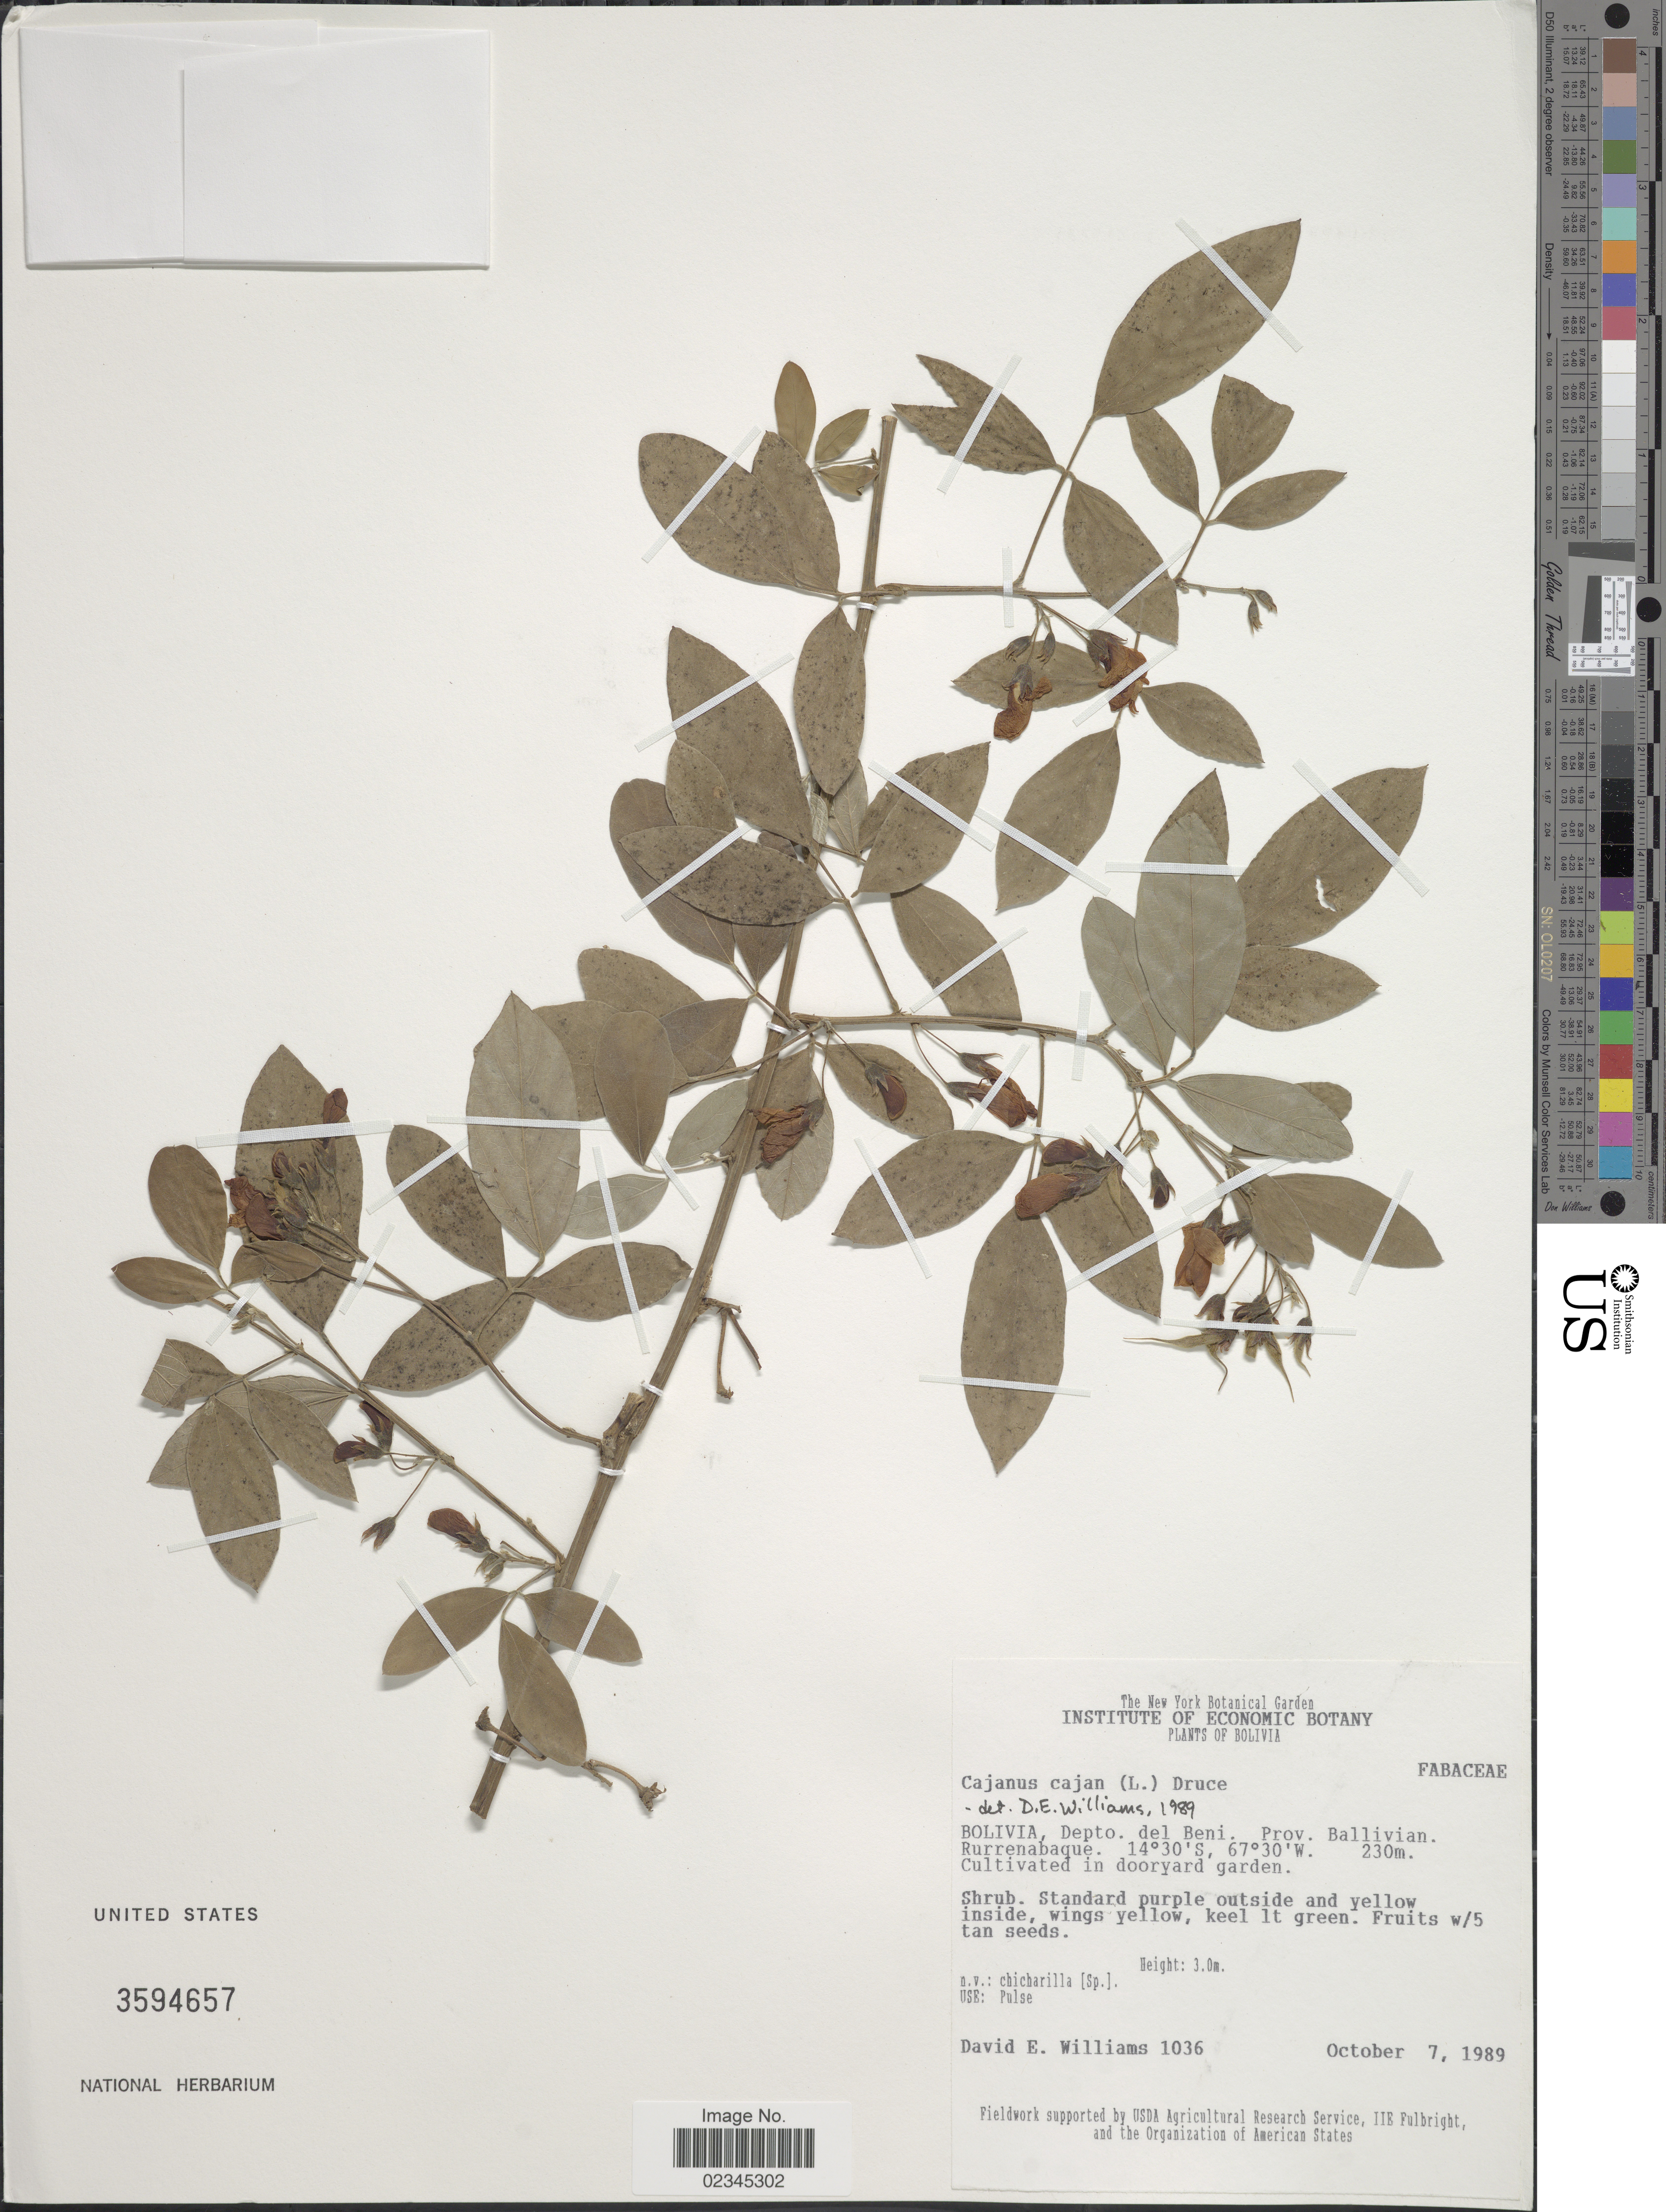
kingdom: Plantae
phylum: Tracheophyta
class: Magnoliopsida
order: Fabales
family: Fabaceae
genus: Cajanus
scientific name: Cajanus cajan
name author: (L.) Huth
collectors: D. E. Williams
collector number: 1036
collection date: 1989-10-07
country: Bolivia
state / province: Beni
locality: Prov. Ballivian. Rurrenabaque, dooryard garden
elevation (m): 230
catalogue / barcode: US 3594657